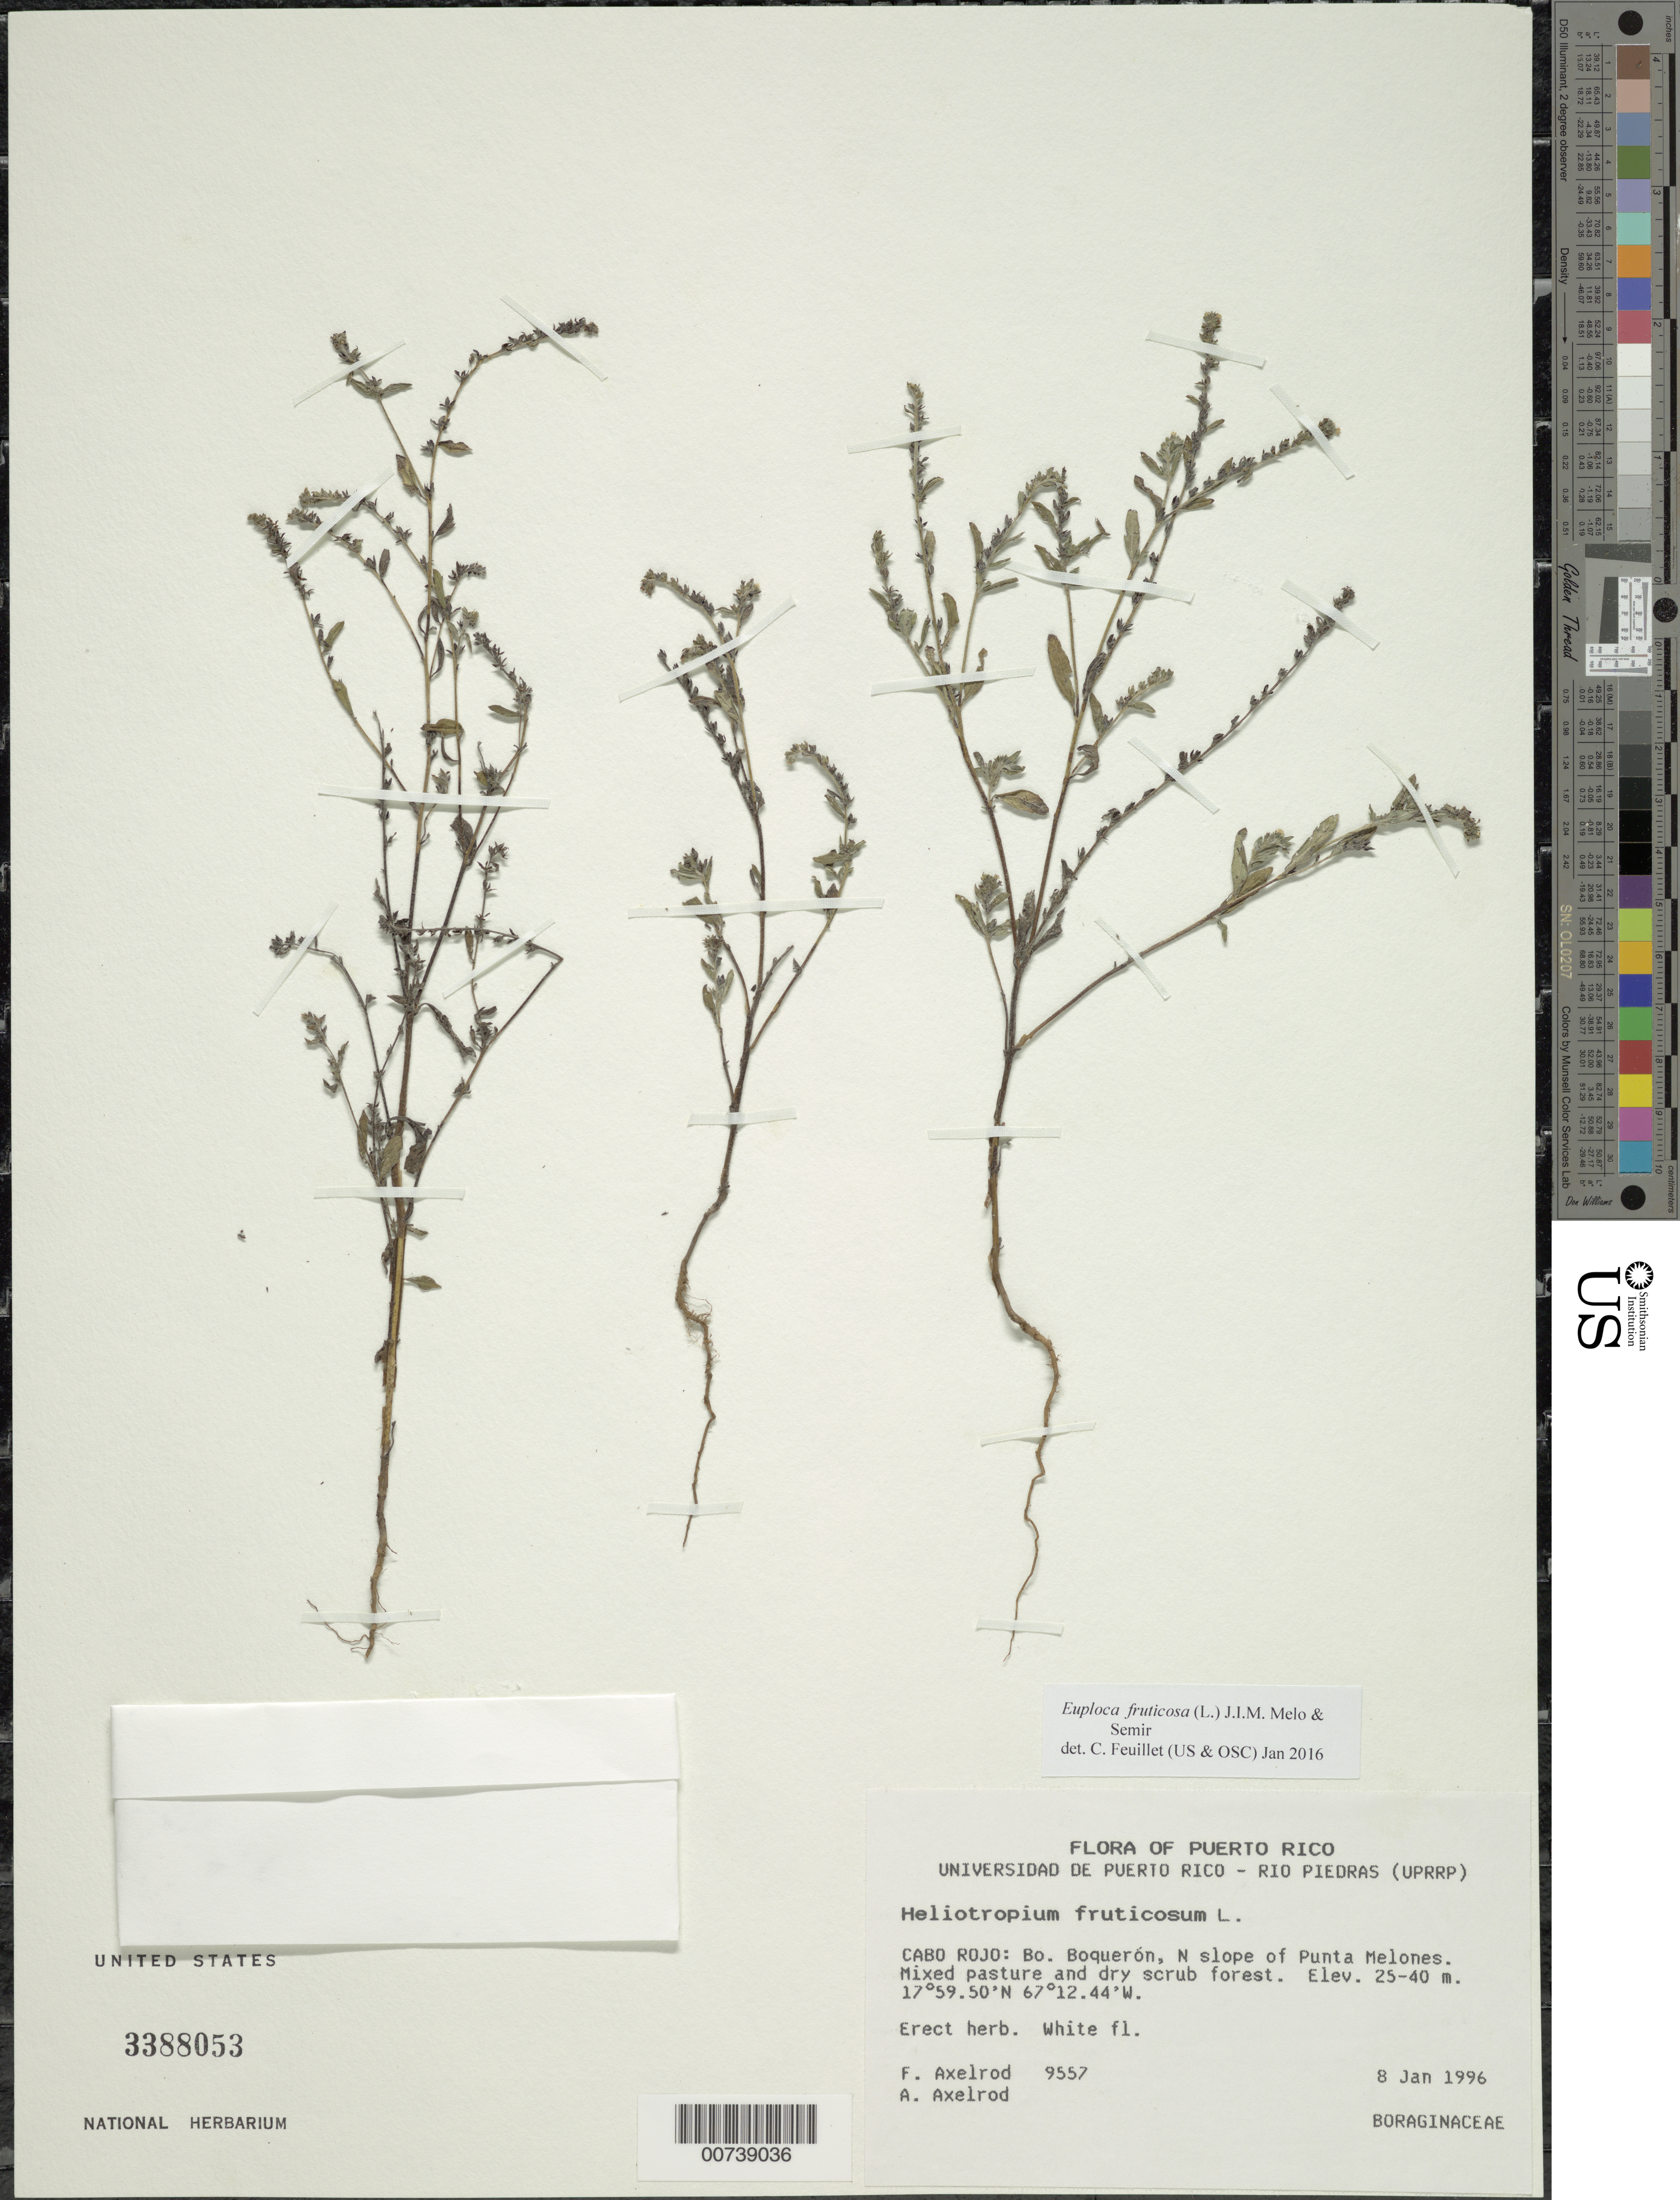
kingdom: Plantae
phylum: Tracheophyta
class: Magnoliopsida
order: Boraginales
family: Heliotropiaceae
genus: Euploca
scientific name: Euploca fruticosa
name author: (L.) J.I.M. Melo & Semir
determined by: Feuillet, C.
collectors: F. S. Axelrod & A. Axelrod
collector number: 9557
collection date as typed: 08 Jan 1996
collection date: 1996-01-08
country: Puerto Rico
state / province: Cabo Rojo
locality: Cabo Rojo: Bo. Boquerón, N slope of Punta Melones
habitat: Mixed pasture and dry scrub forest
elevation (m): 25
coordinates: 17.99722222, -67.21222222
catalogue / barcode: US 3388053